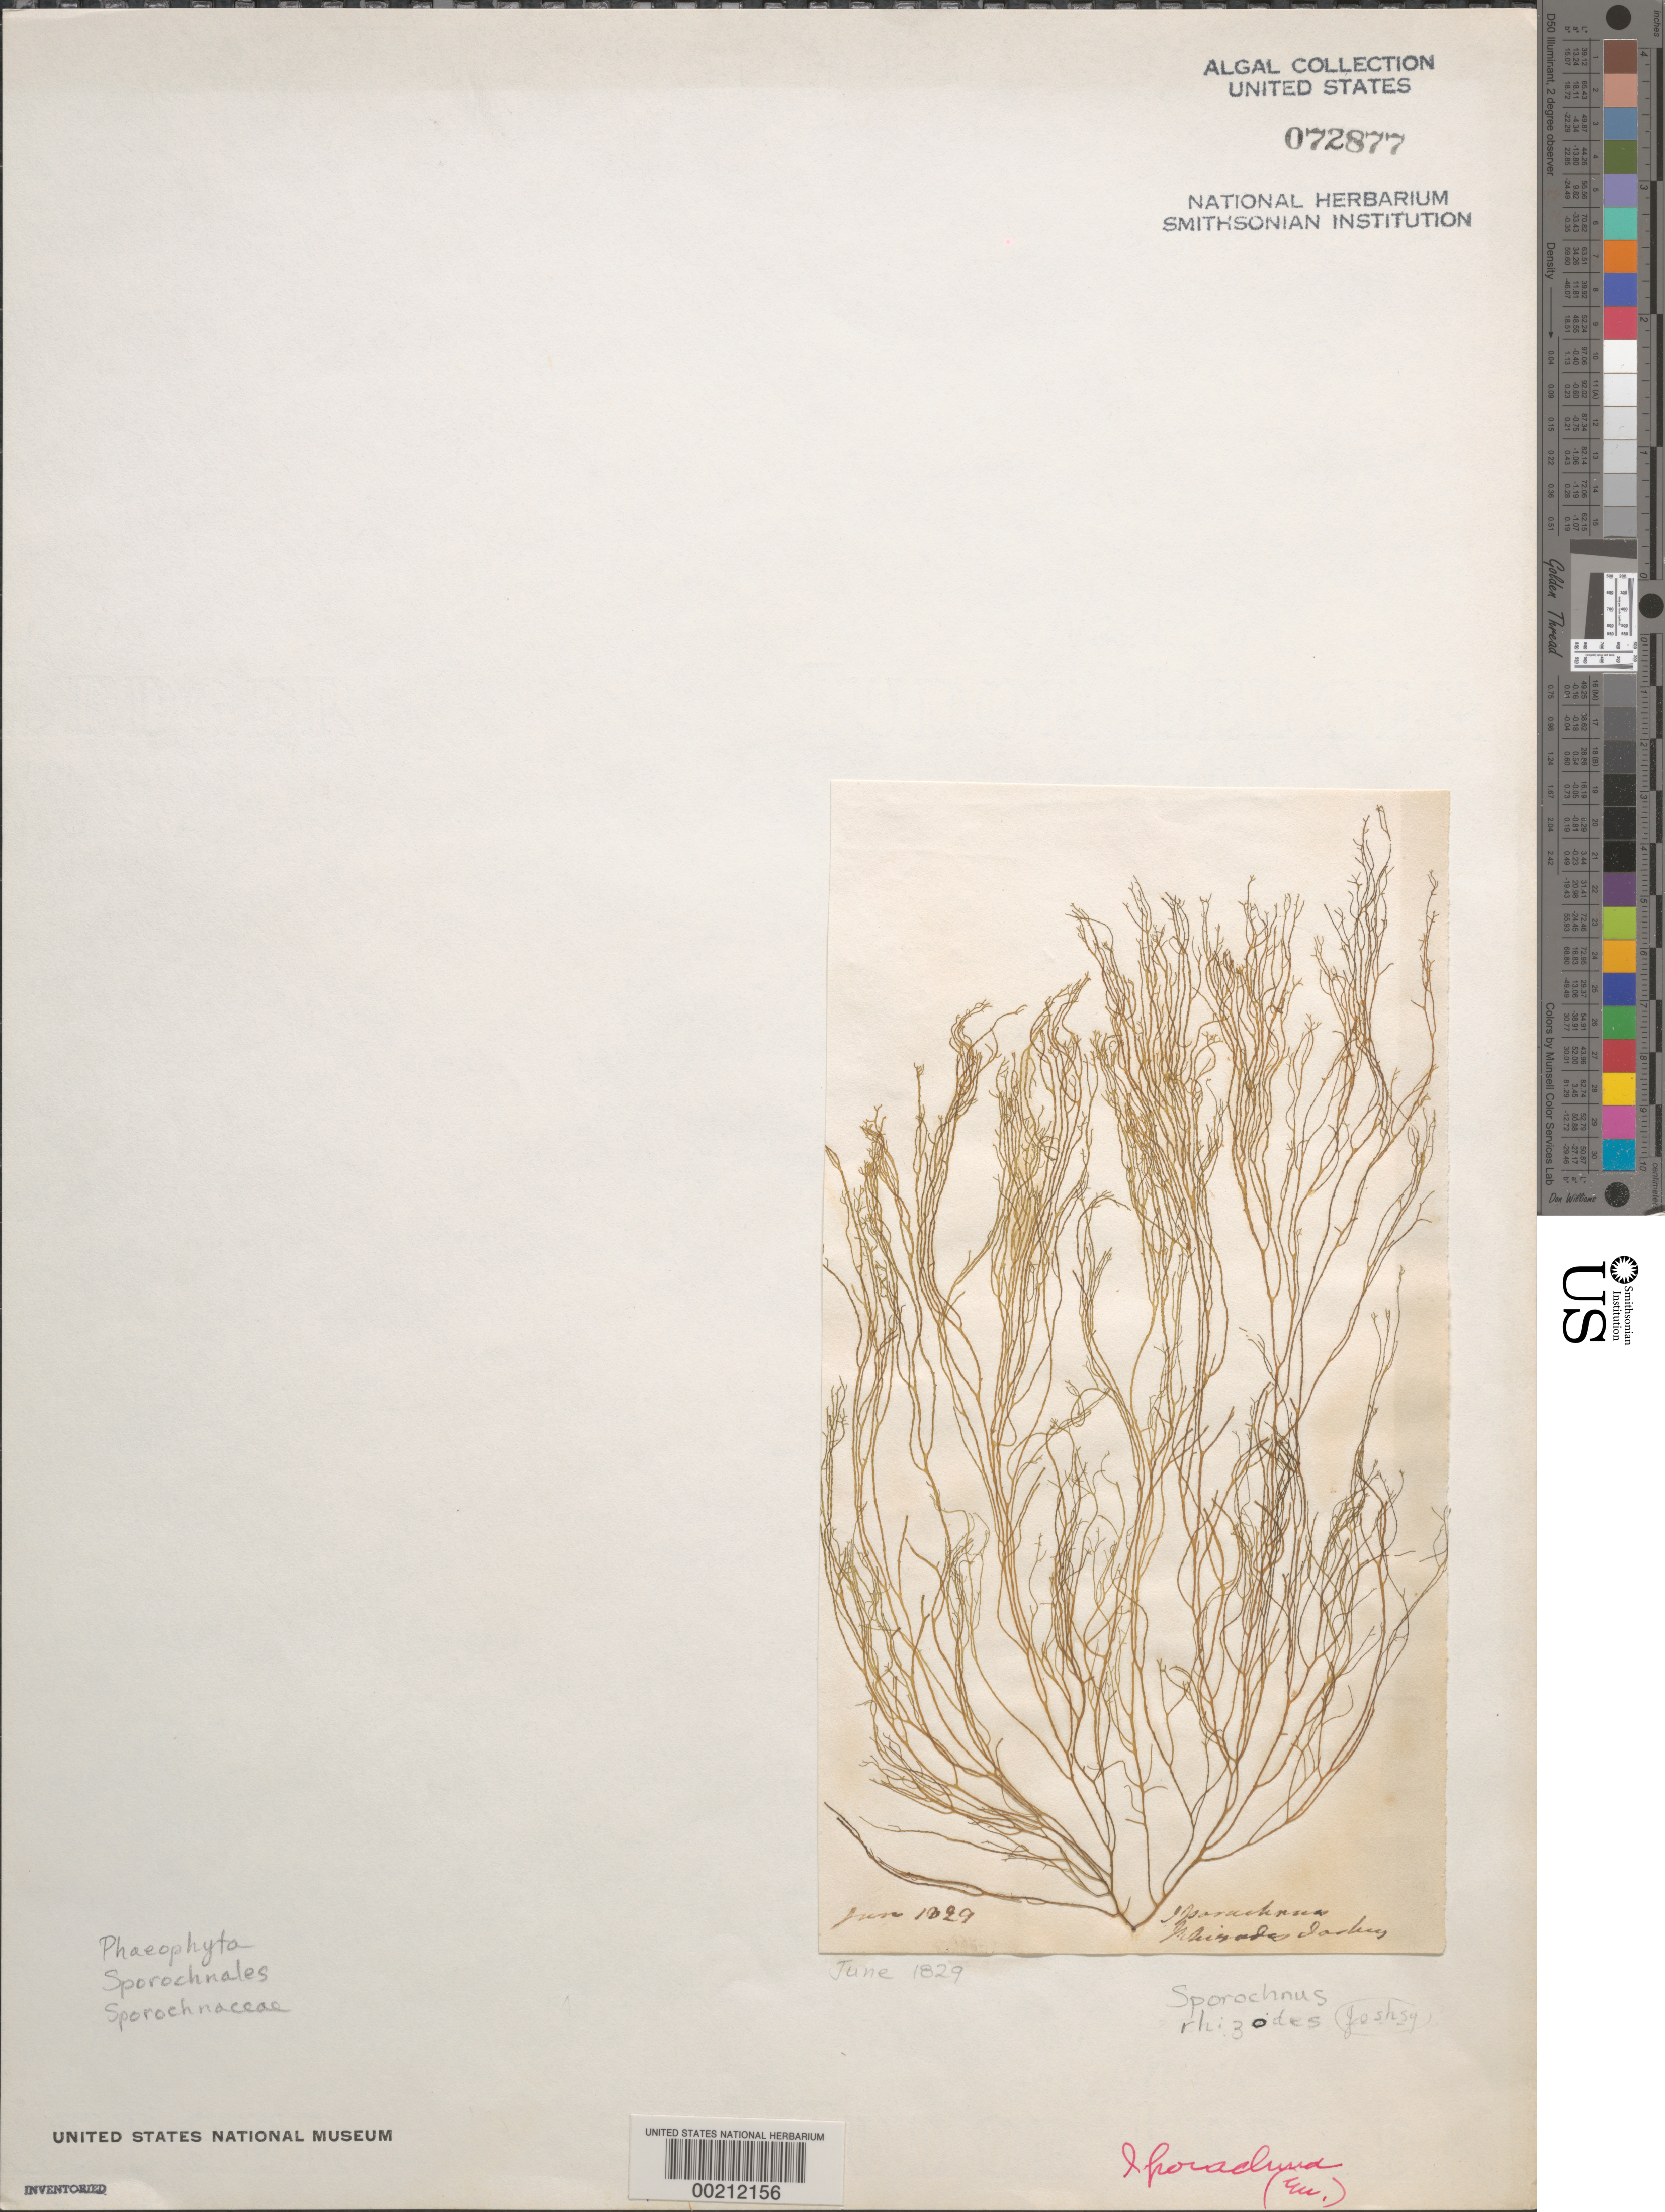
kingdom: Chromista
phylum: Ochrophyta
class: Phaeophyceae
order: Ectocarpales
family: Chordariaceae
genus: Stilophora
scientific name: Stilophora tenella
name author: (Esper) P.C. Silva in P.C. Silva et al.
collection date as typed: Jun 1829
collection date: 1829-06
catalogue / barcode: US 72877